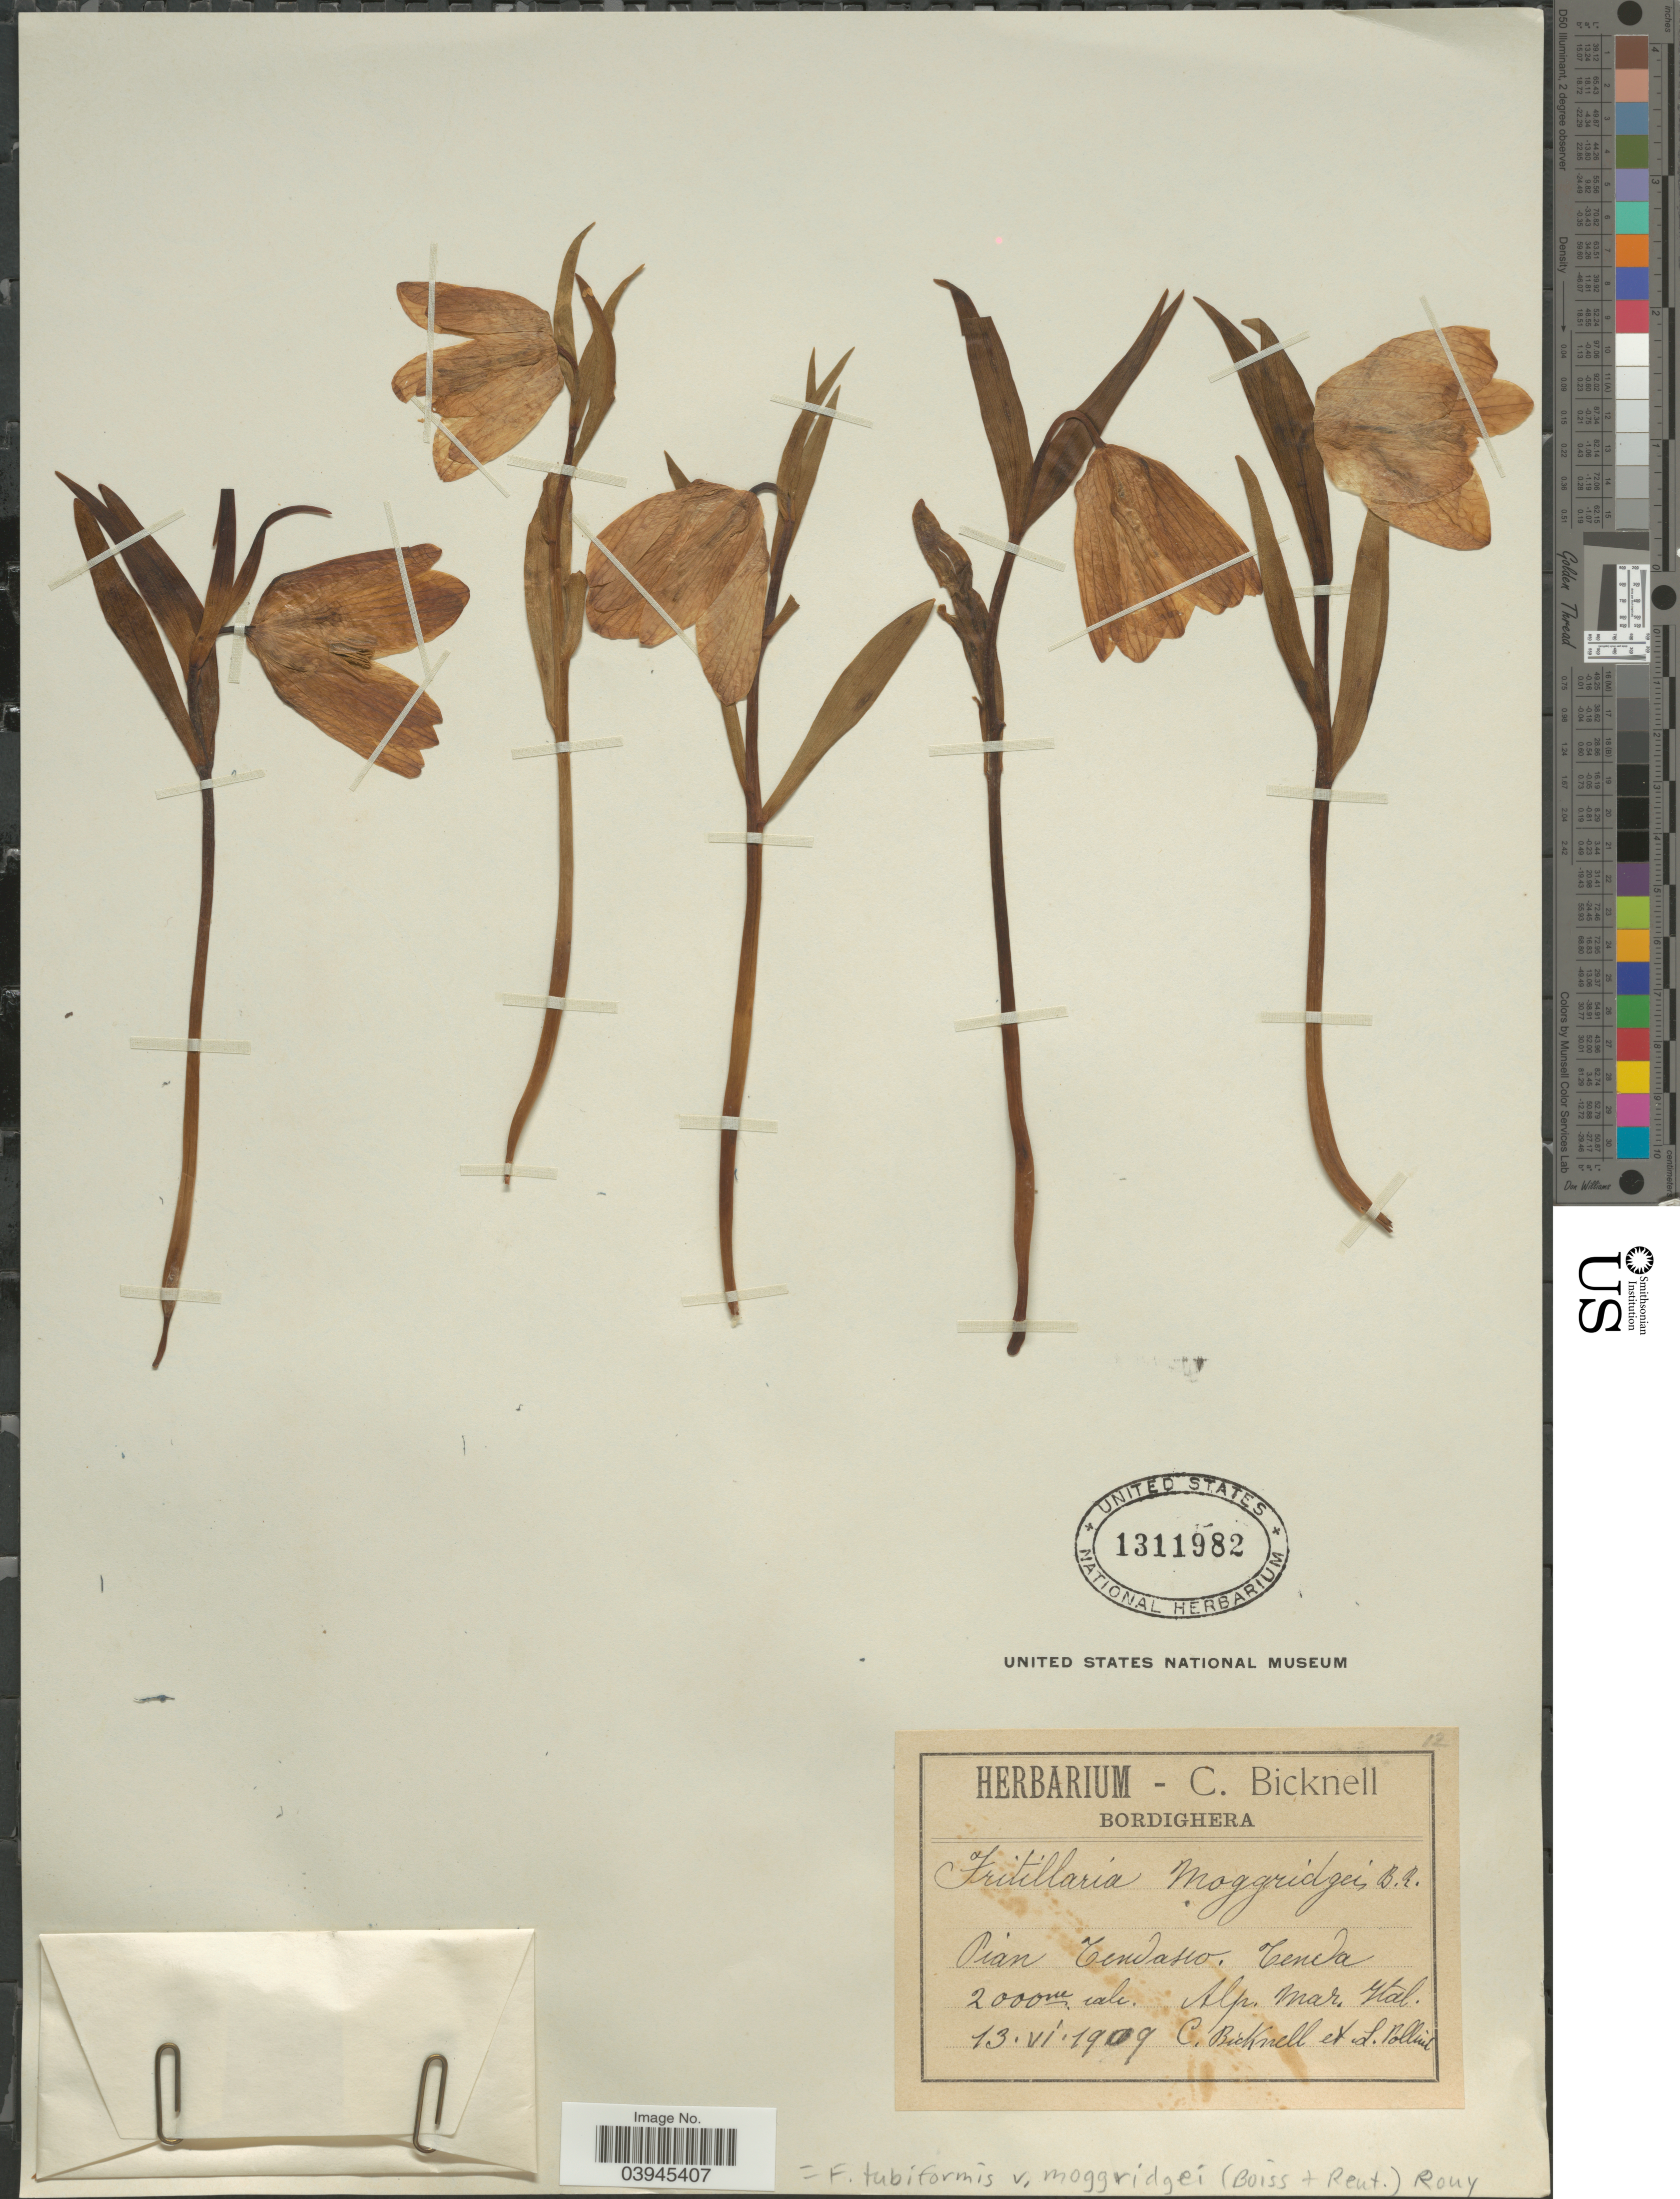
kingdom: Plantae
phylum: Tracheophyta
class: Liliopsida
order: Liliales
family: Liliaceae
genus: Fritillaria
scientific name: Fritillaria tubiformis var. moggridgei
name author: (Boiss. & Reut. ex Planch.) Rouy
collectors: C. Bicknell & L. Pollini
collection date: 1909-06-13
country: Italy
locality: Pian Tendasco. Tenda. Alp. Mar.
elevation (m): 2000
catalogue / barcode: US 1311982